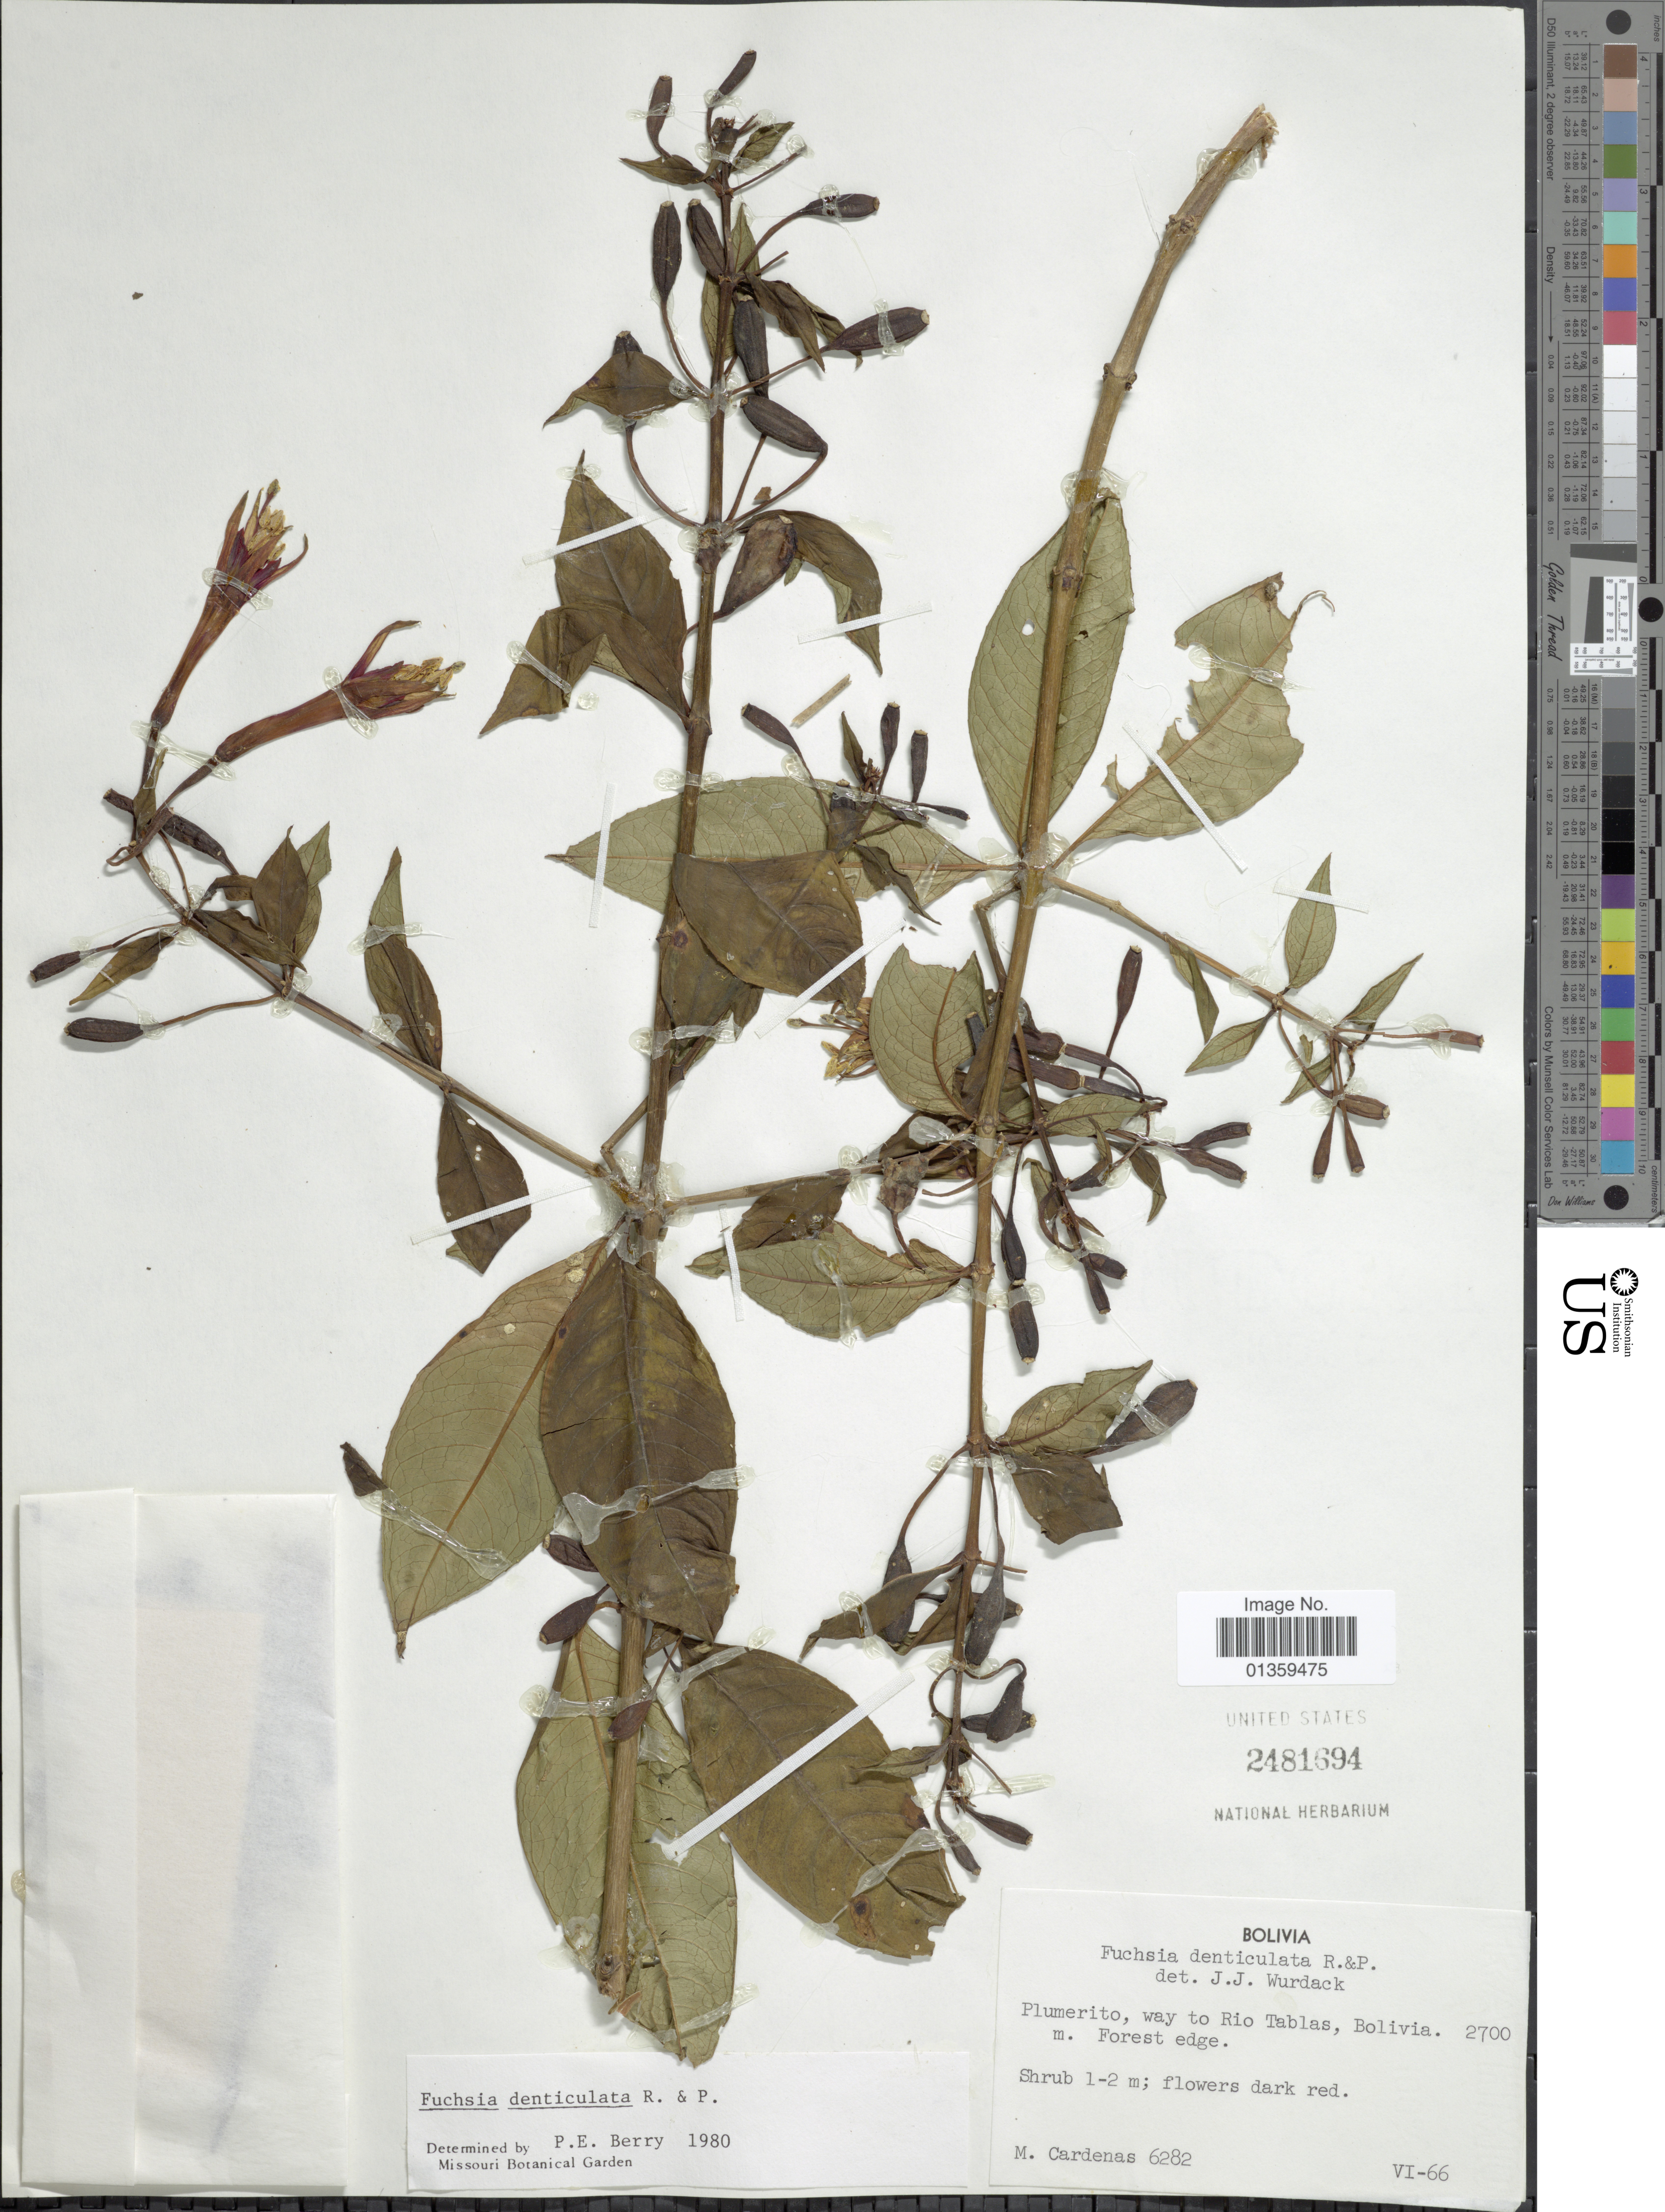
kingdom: Plantae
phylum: Tracheophyta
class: Magnoliopsida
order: Myrtales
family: Onagraceae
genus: Fuchsia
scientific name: Fuchsia denticulata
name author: Ruiz & Pav.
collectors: M. Cárdenas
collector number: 6282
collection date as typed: Transcribed d/m/y: /6/66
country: Bolivia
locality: Plumerito, way to Rio Tablas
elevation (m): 2700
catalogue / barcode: US 2481694